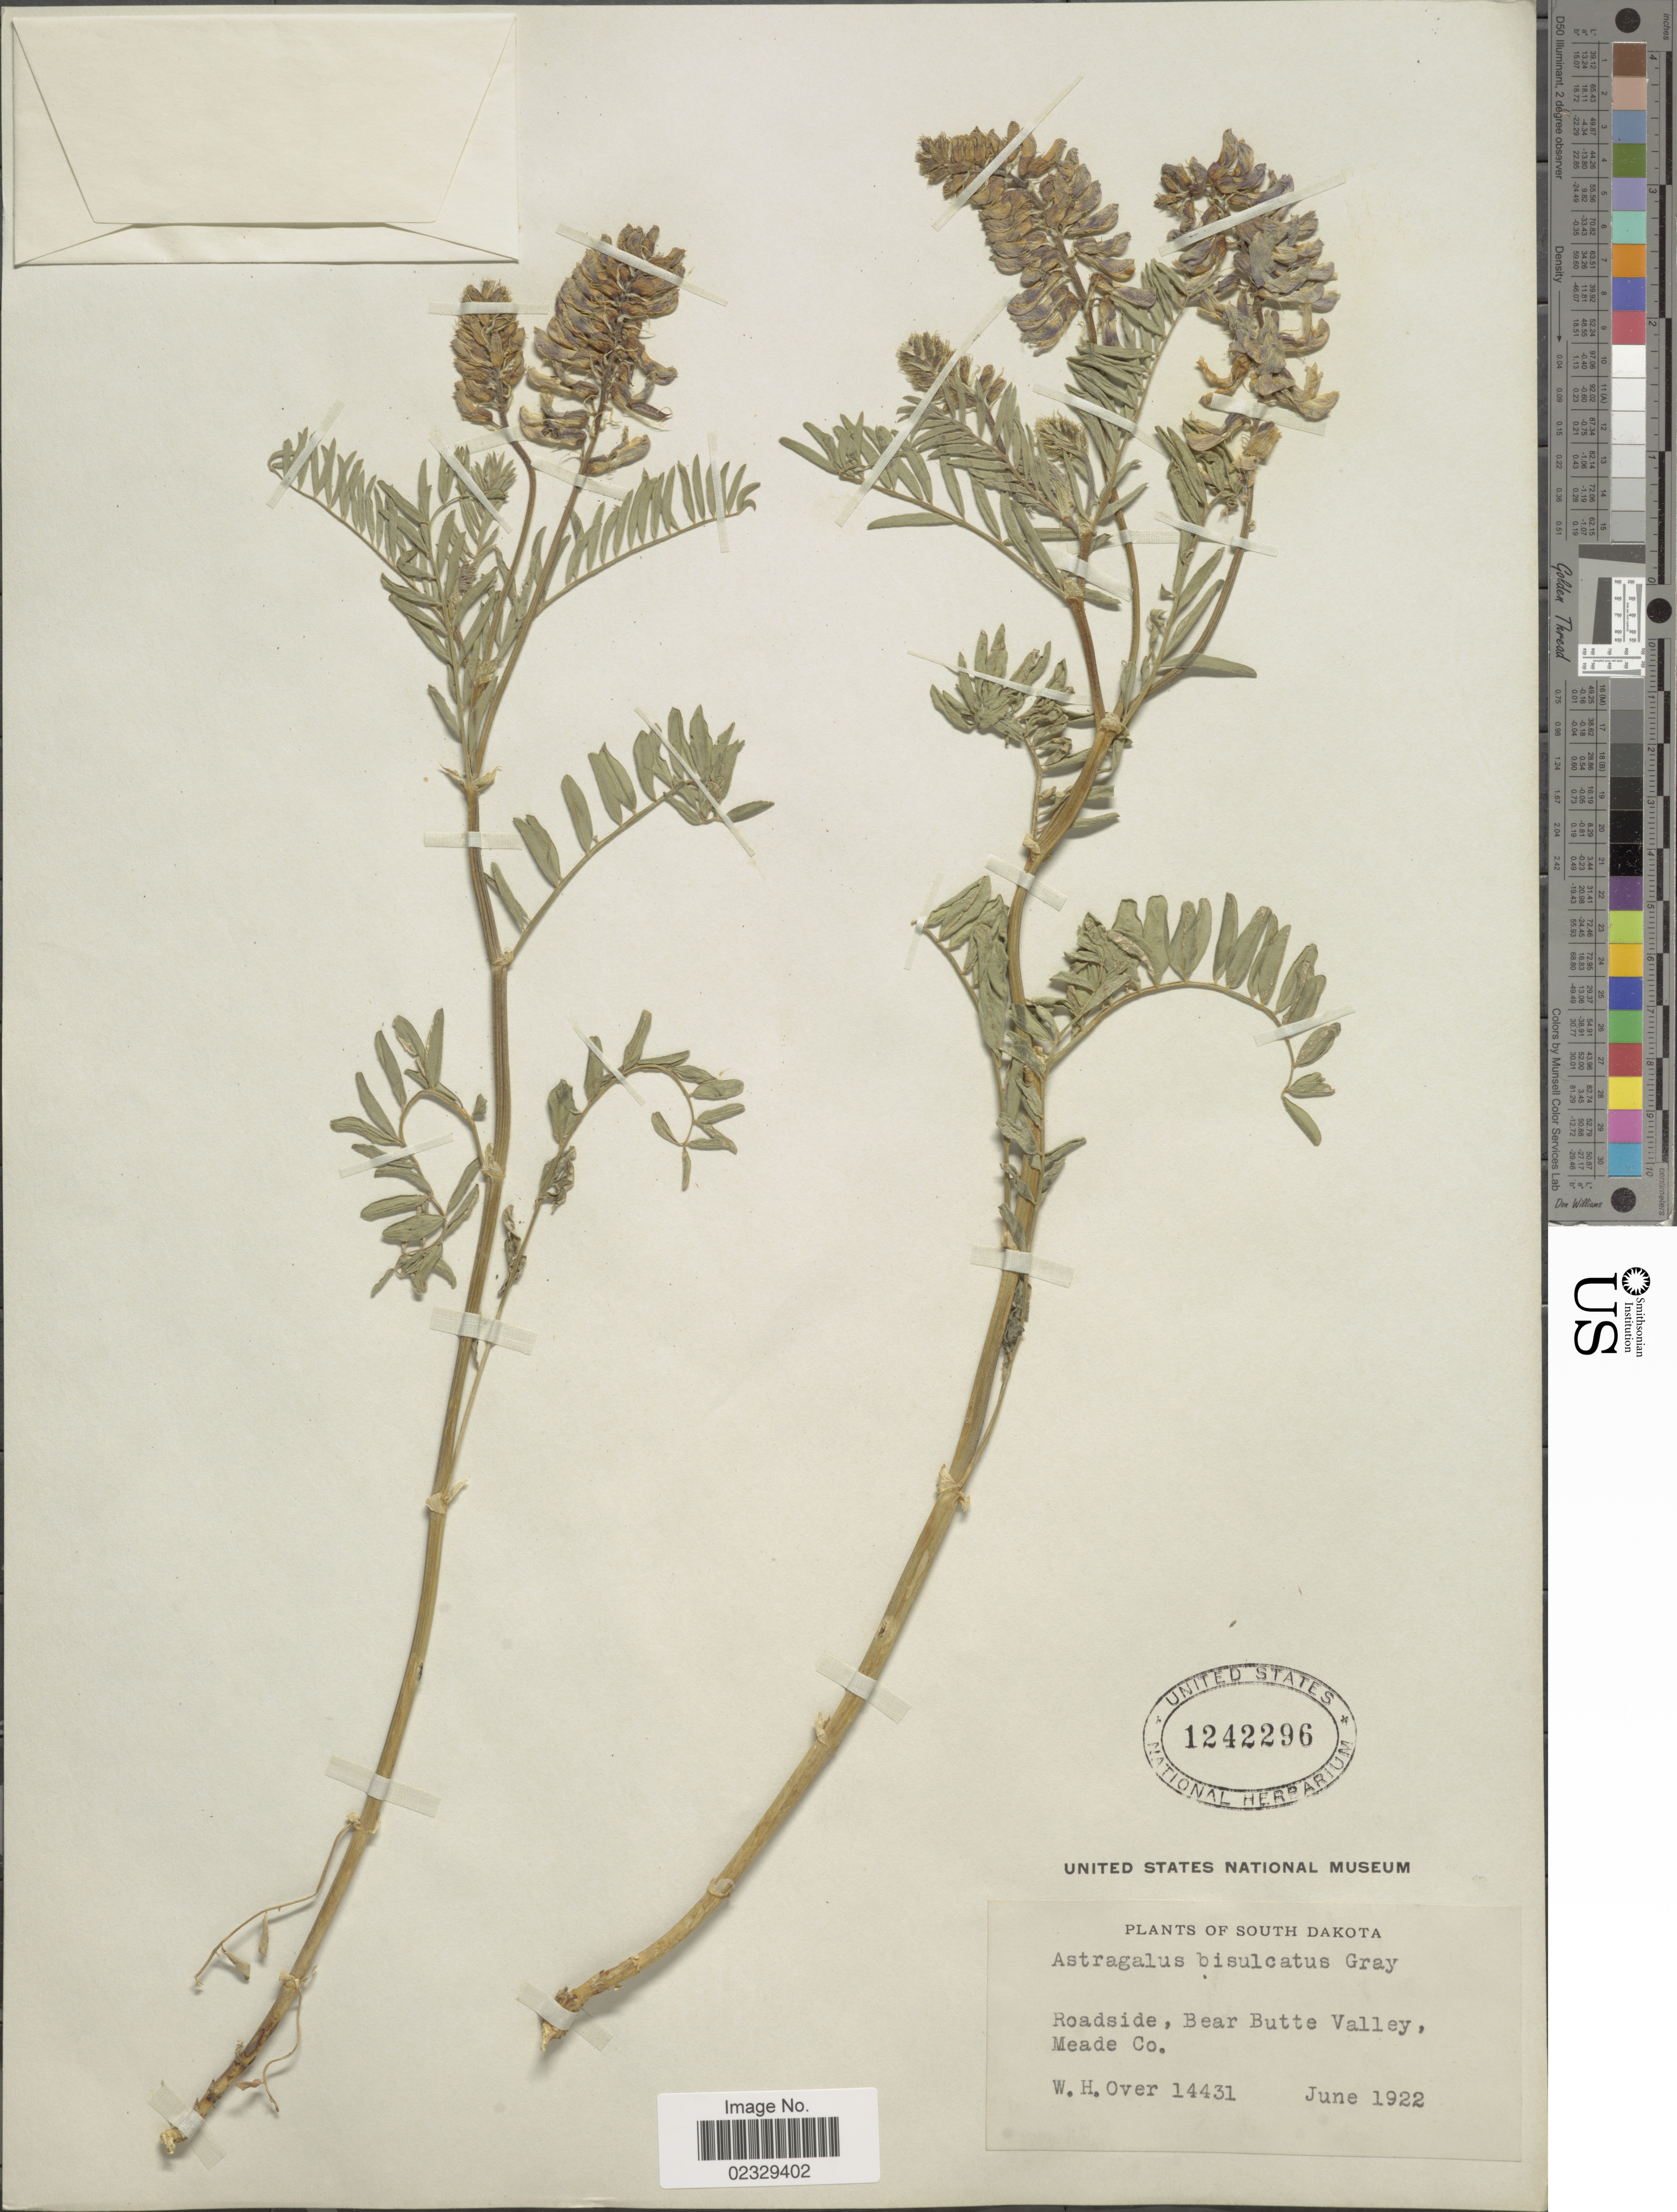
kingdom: Plantae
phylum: Tracheophyta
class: Magnoliopsida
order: Fabales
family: Fabaceae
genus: Astragalus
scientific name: Astragalus bisulcatus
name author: (Hook.) A. Gray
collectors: W. Over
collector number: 14431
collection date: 1922-06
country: United States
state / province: South Dakota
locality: Roadside, Bear Butte Valley, Meade Co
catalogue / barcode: US 1242296